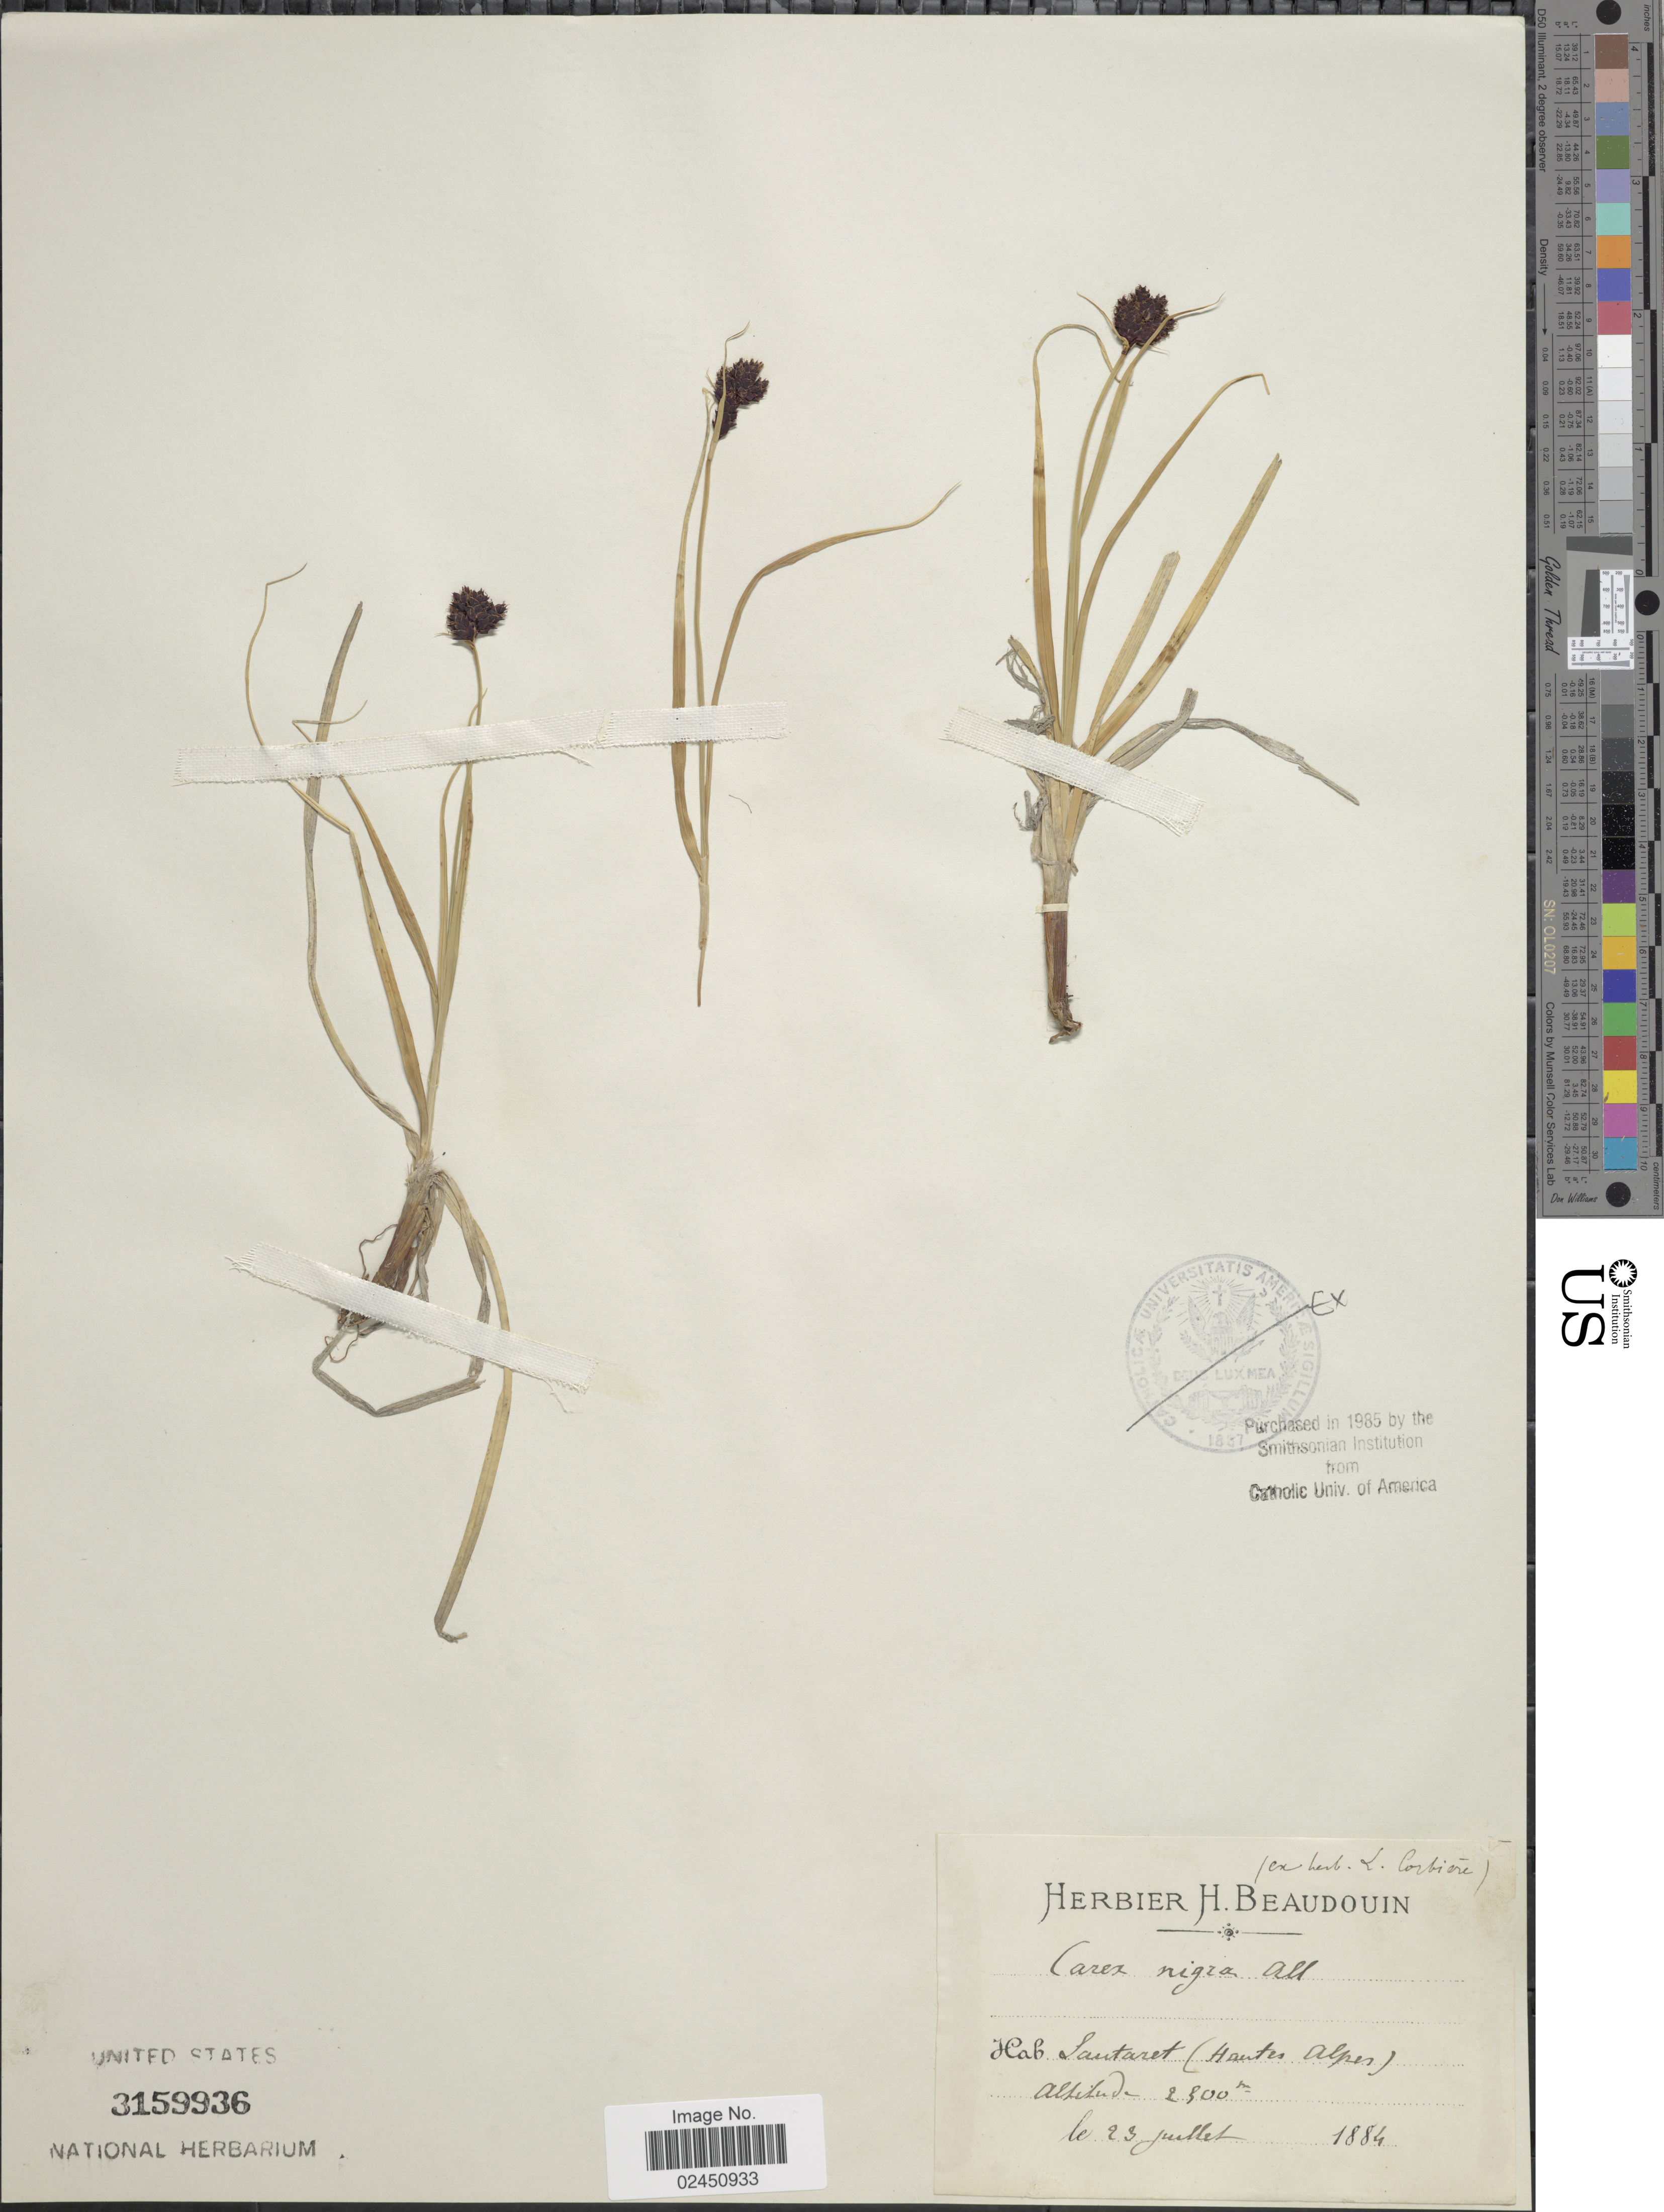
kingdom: Plantae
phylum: Tracheophyta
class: Liliopsida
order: Poales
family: Cyperaceae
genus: Carex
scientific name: Carex parviflora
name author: Host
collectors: Ex Herb. L. Corbiere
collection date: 1884-07-23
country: France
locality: Lautaret (Hautes Alpes) [interpreted]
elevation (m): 2300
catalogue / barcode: US 3159936